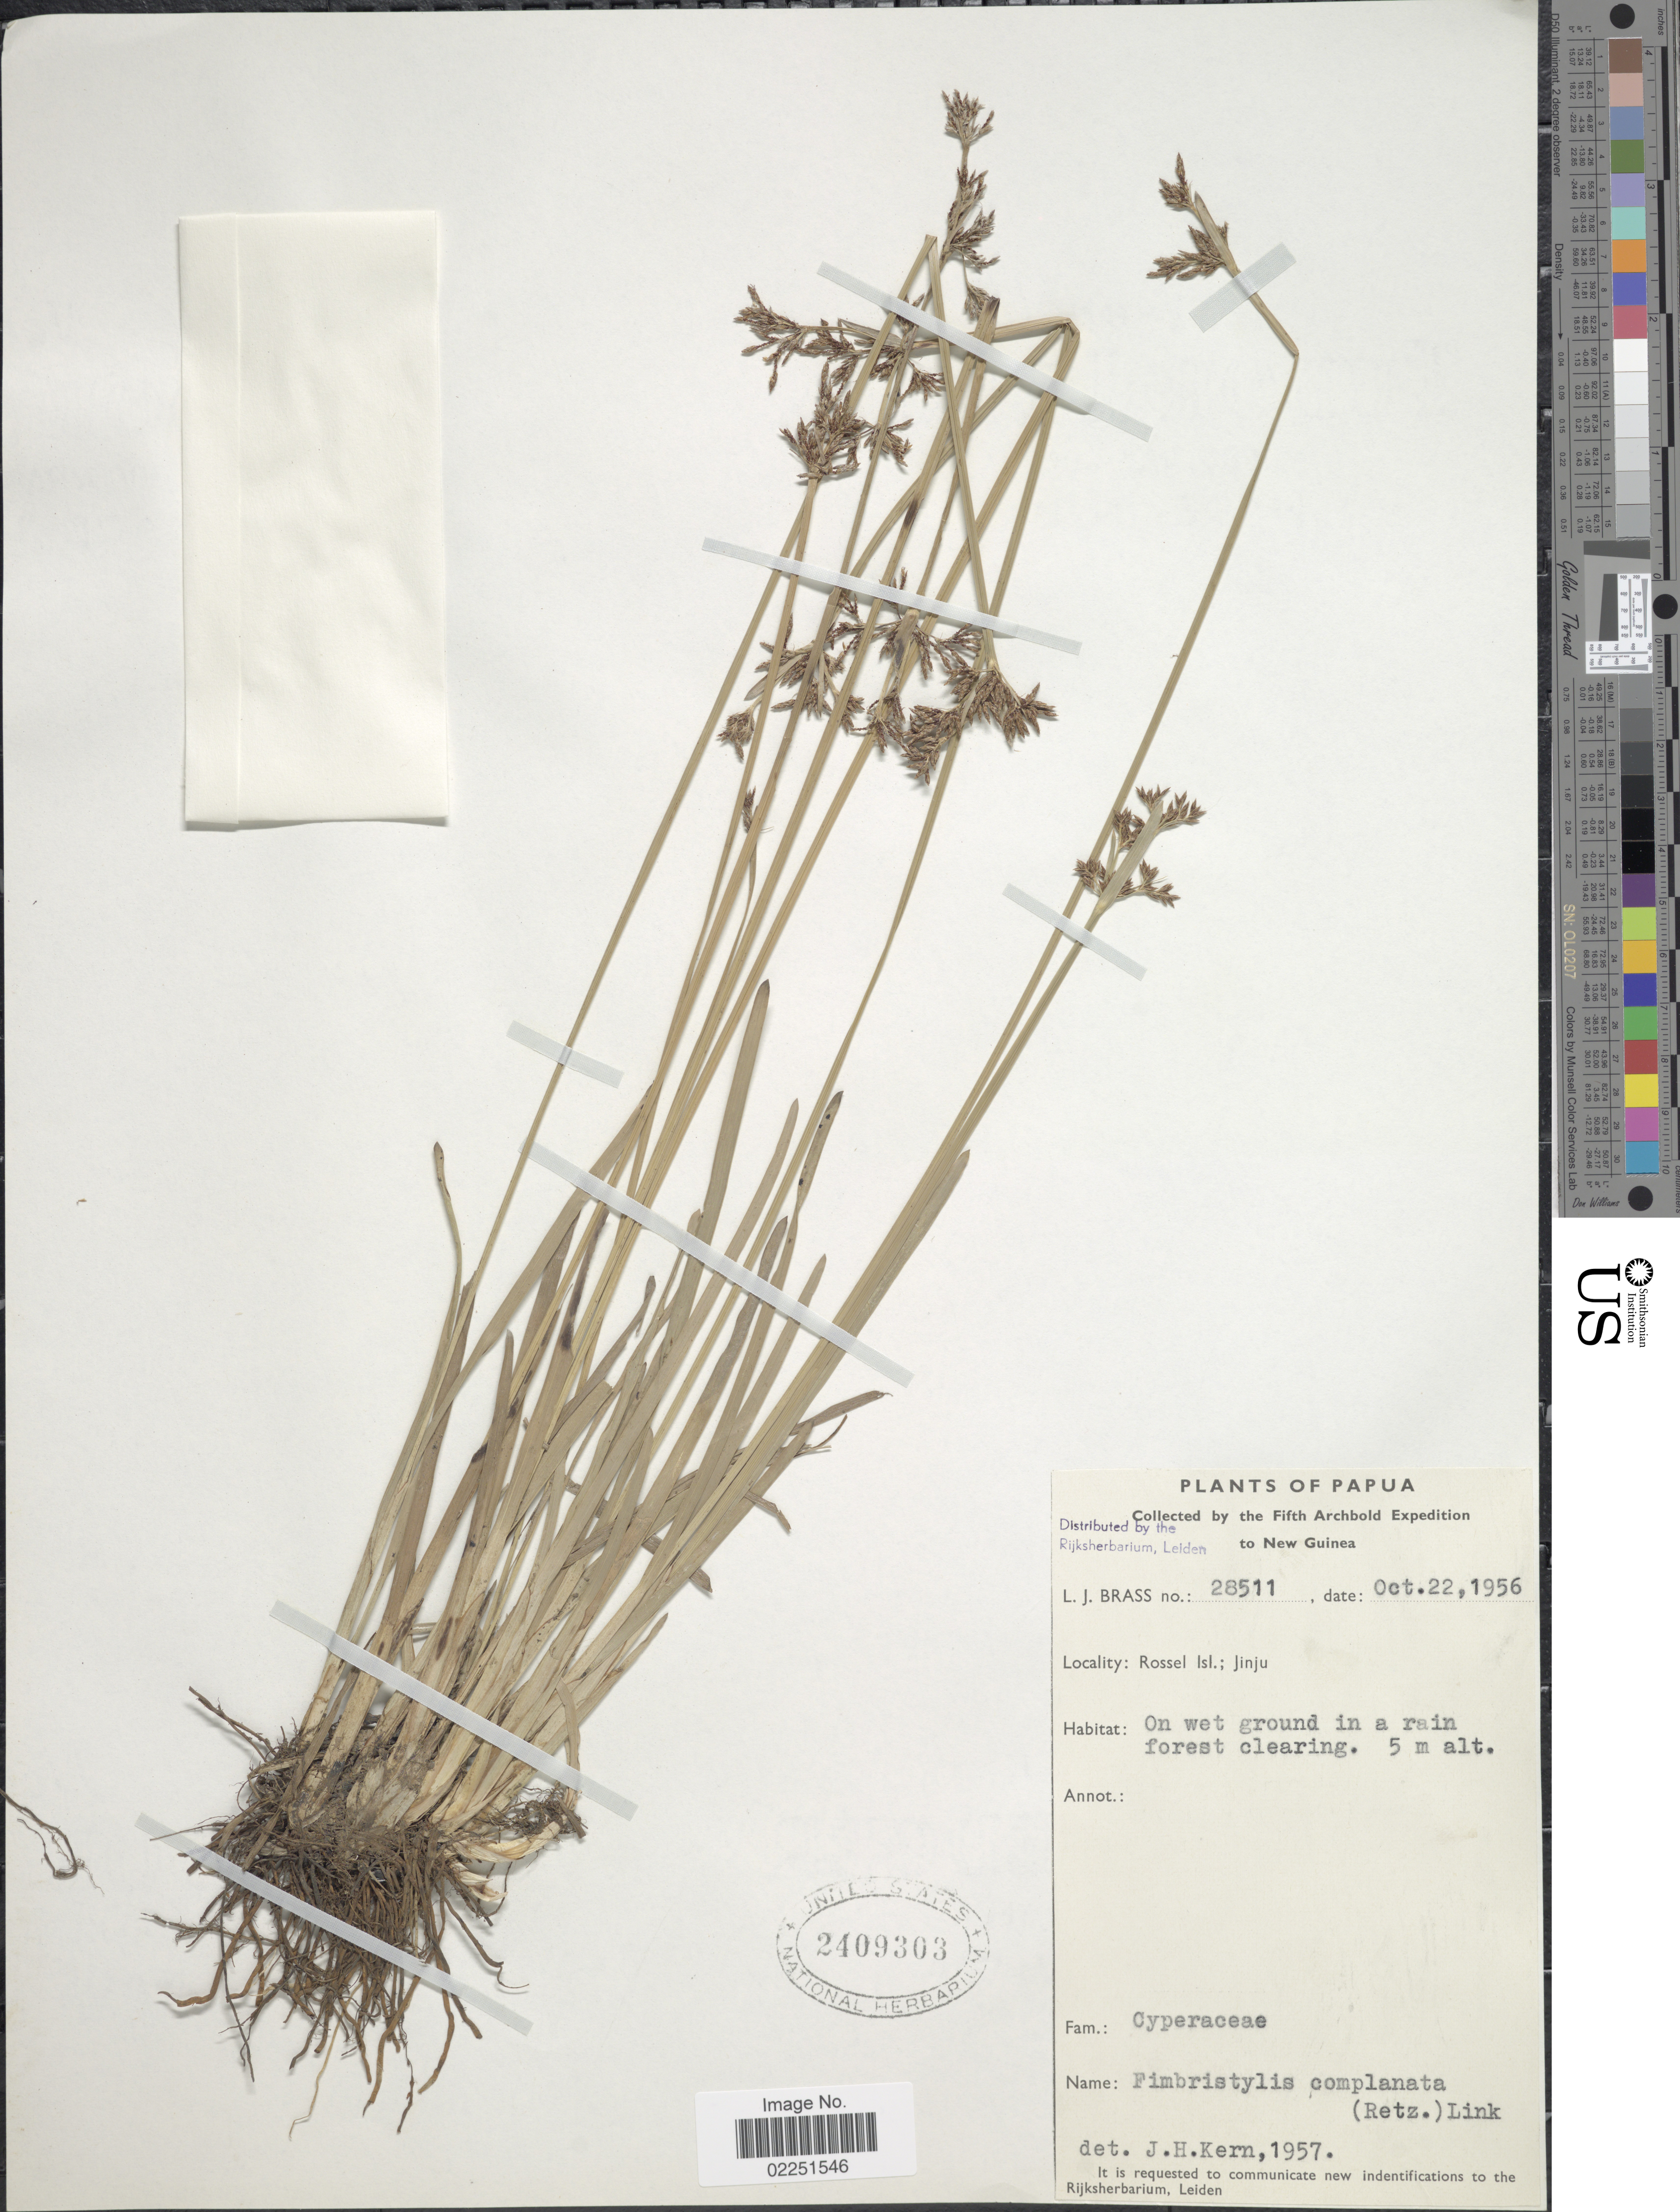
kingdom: Plantae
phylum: Tracheophyta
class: Liliopsida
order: Poales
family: Cyperaceae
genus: Fimbristylis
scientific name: Fimbristylis complanata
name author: (Retz.) Link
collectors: L. J. Brass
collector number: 28511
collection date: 1956-10-22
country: Papua New Guinea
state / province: Milne Bay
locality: Papua, Rossel Isl.; Jinju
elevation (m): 5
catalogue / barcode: US 2409303